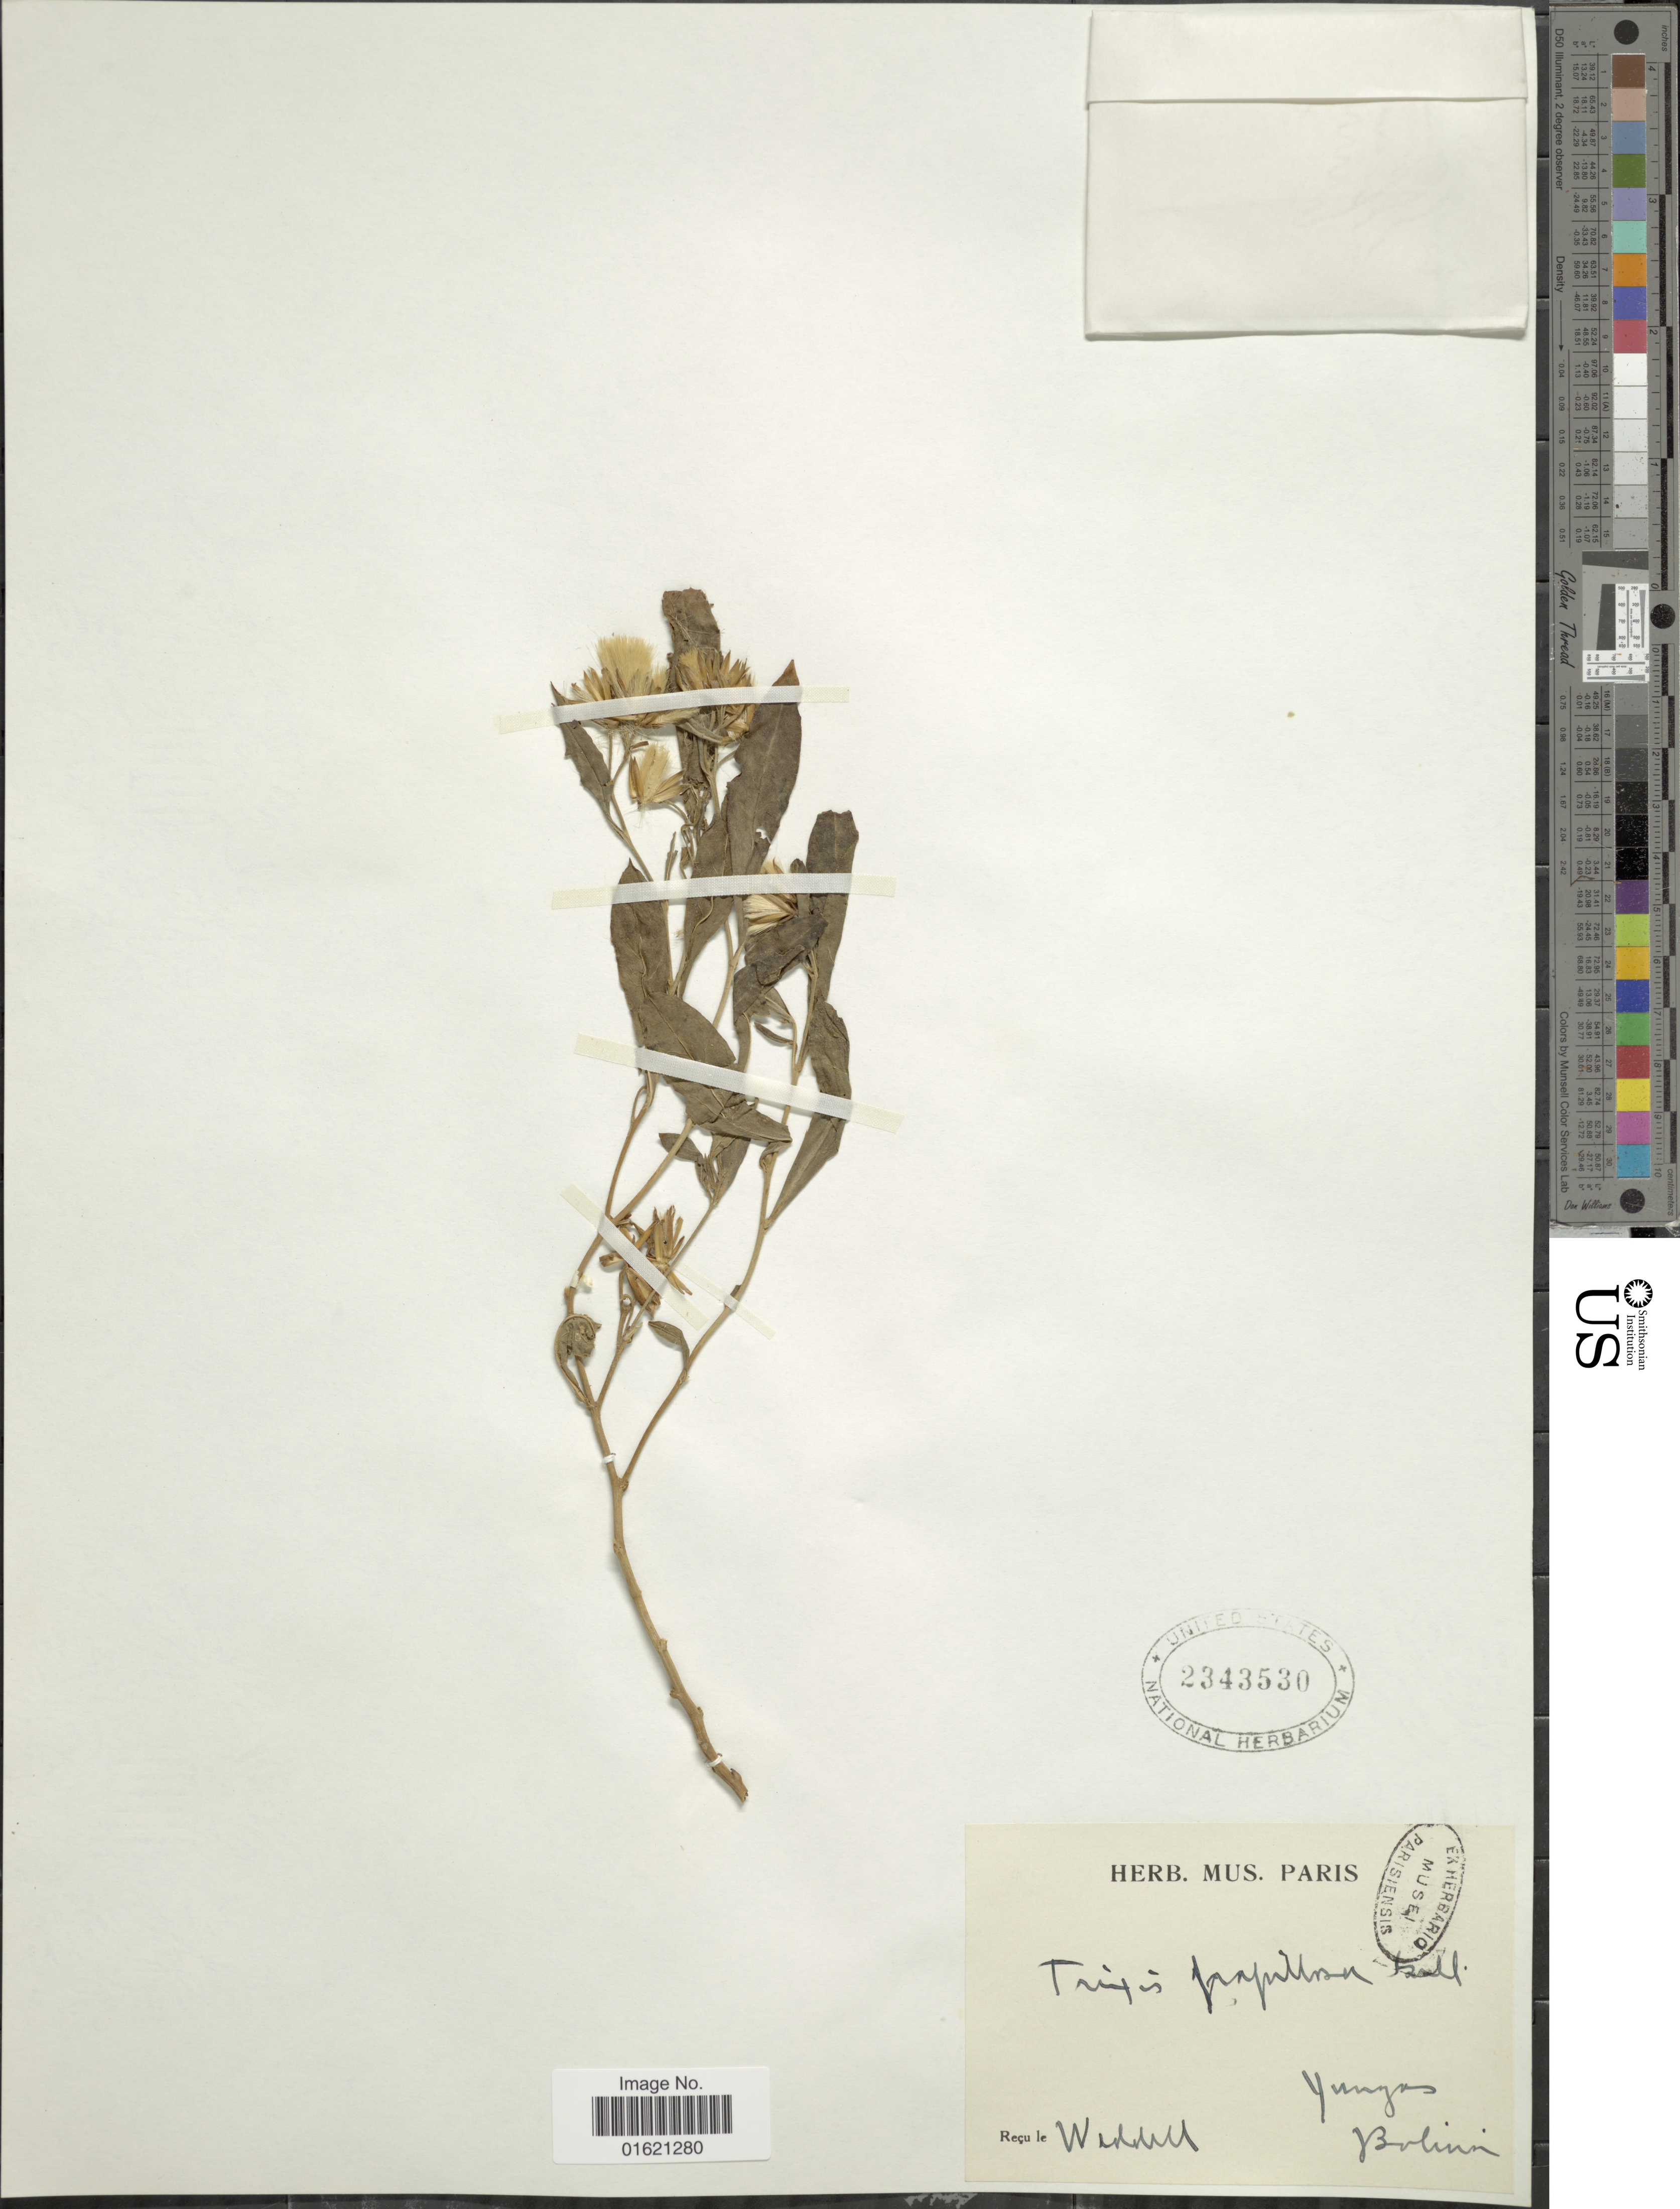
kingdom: Plantae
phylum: Tracheophyta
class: Magnoliopsida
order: Asterales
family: Asteraceae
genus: Trixis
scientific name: Trixis papillosa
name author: Gillies ex D. Don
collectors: ex herb. Mus. Paris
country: Bolivia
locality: Yungas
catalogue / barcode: US 2343530